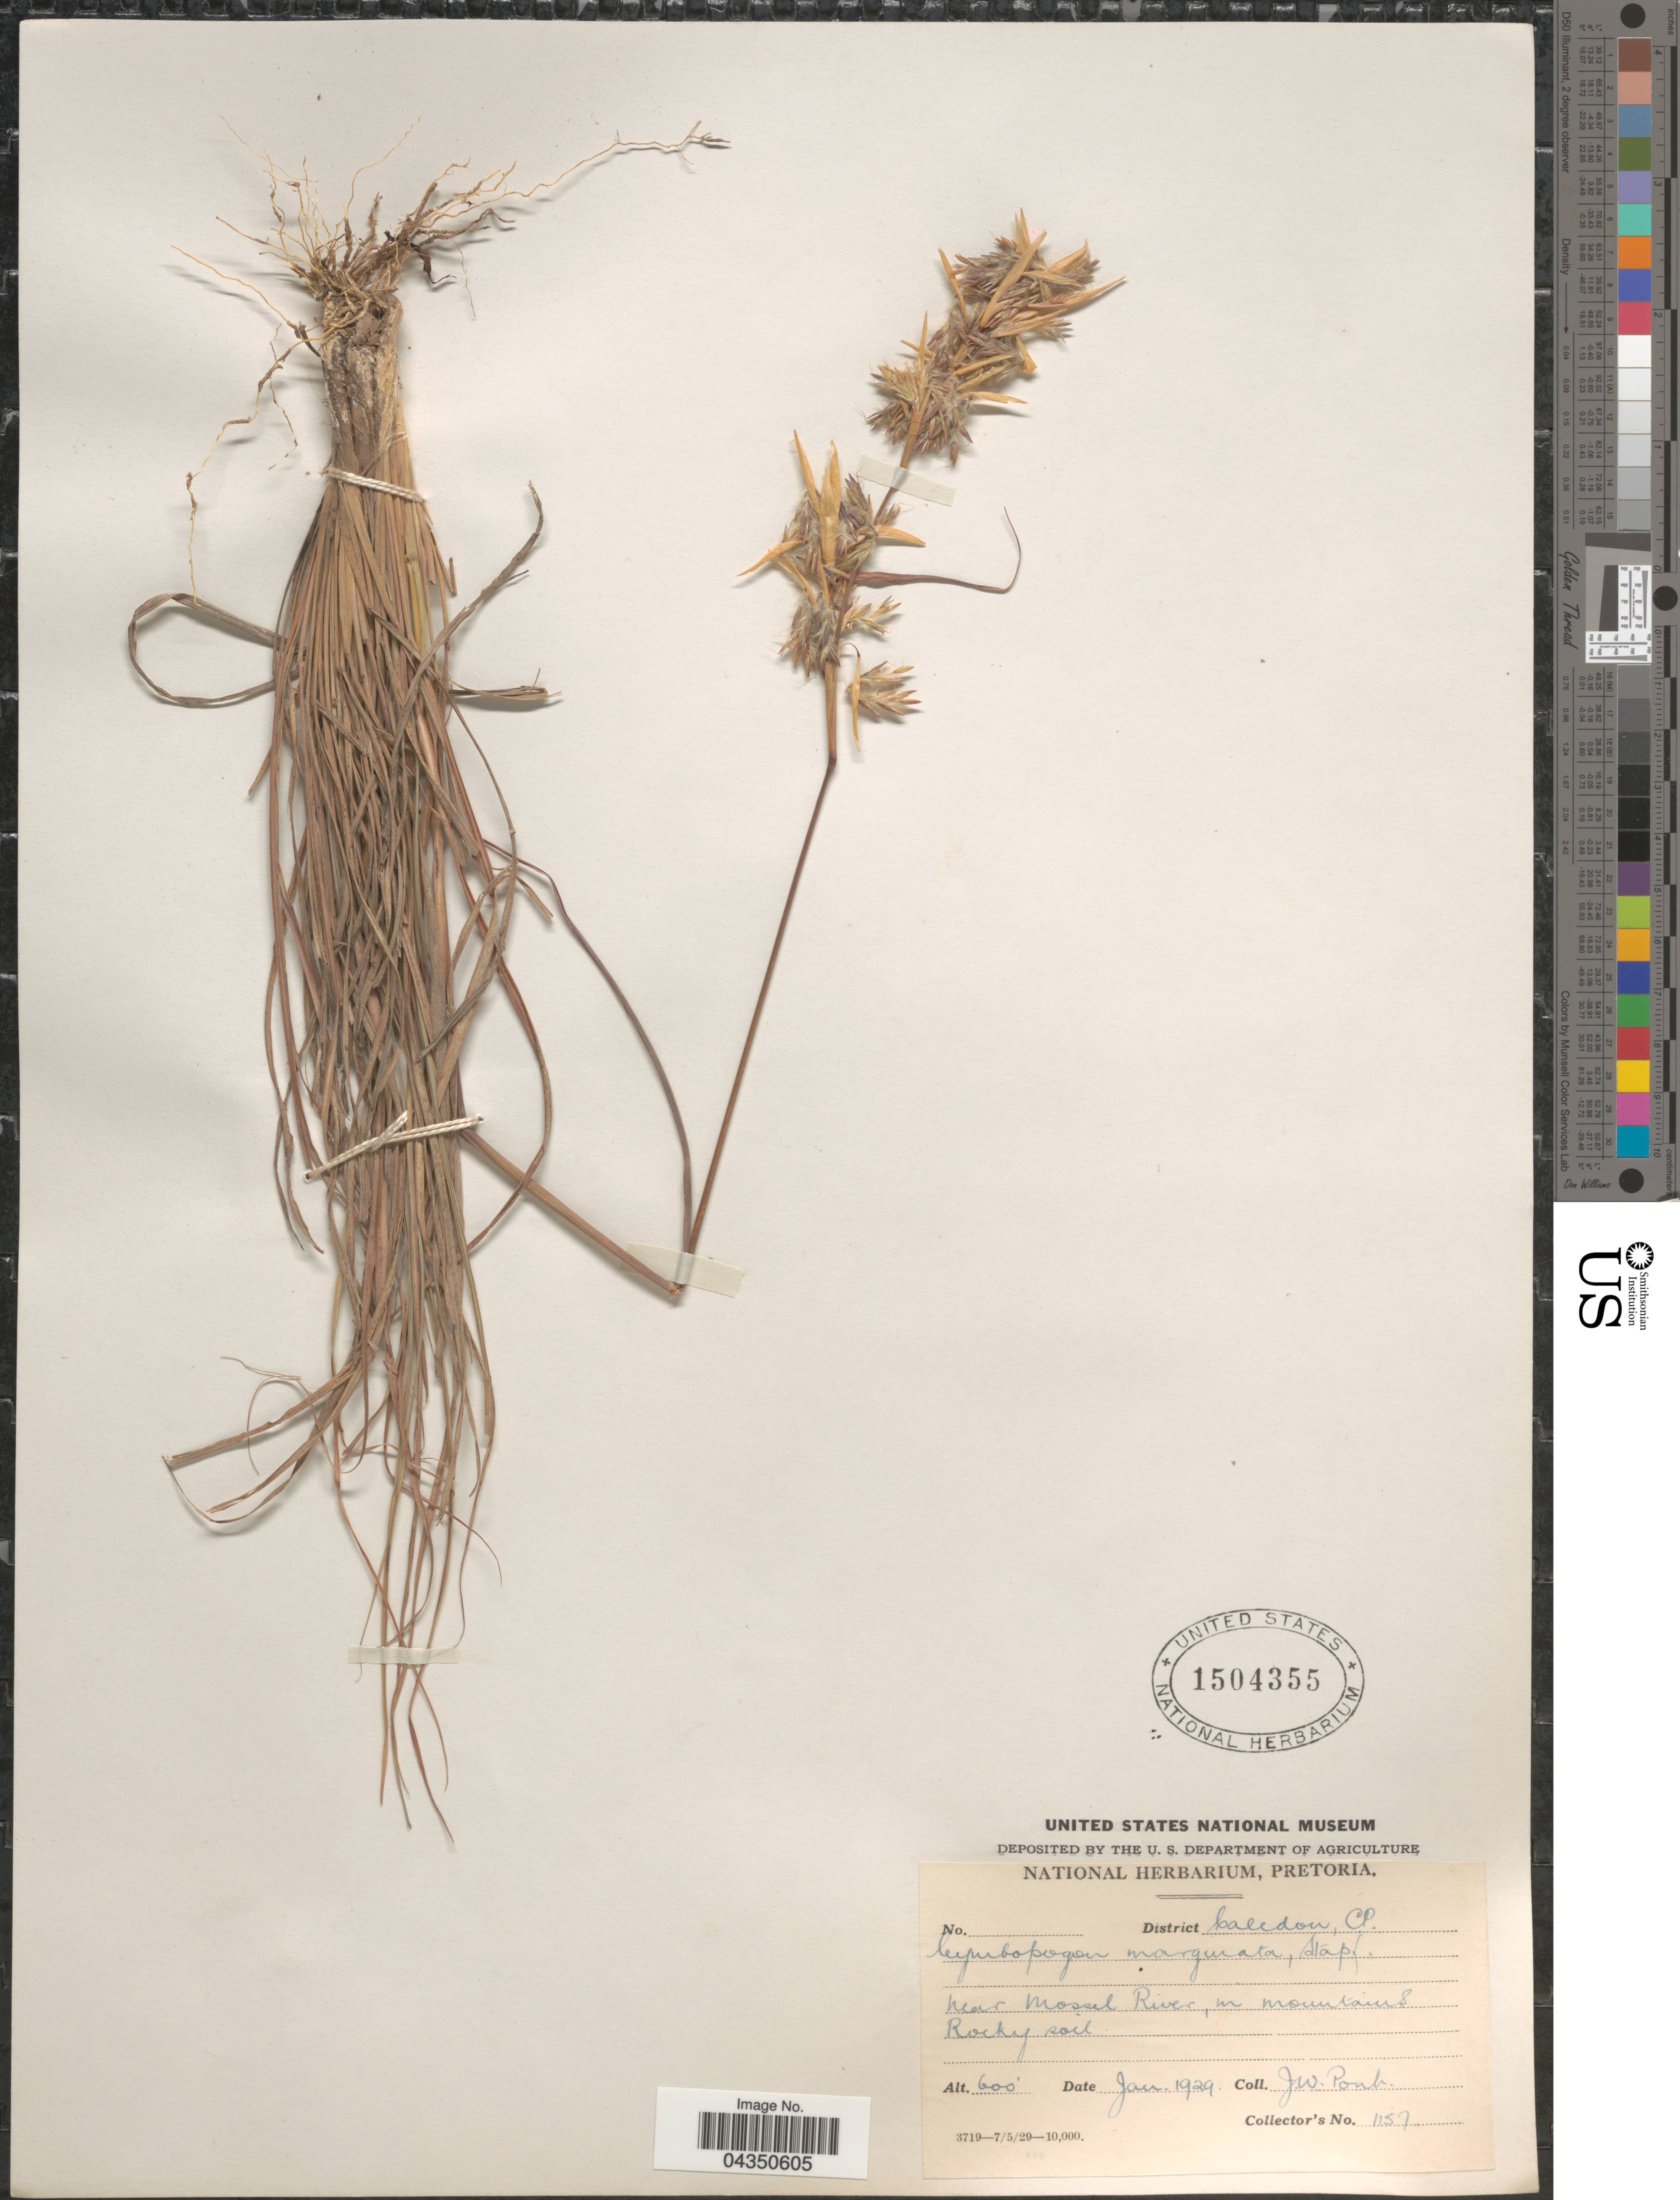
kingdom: Plantae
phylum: Tracheophyta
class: Liliopsida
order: Poales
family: Poaceae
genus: Cymbopogon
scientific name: Cymbopogon marginatus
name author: Stapf ex Burtt Davy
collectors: J. Pont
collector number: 1157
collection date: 1929-01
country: South Africa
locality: District Caledon, CP. Near Mossel River, in mountains. Rocky soil.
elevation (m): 183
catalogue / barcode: US 1504355